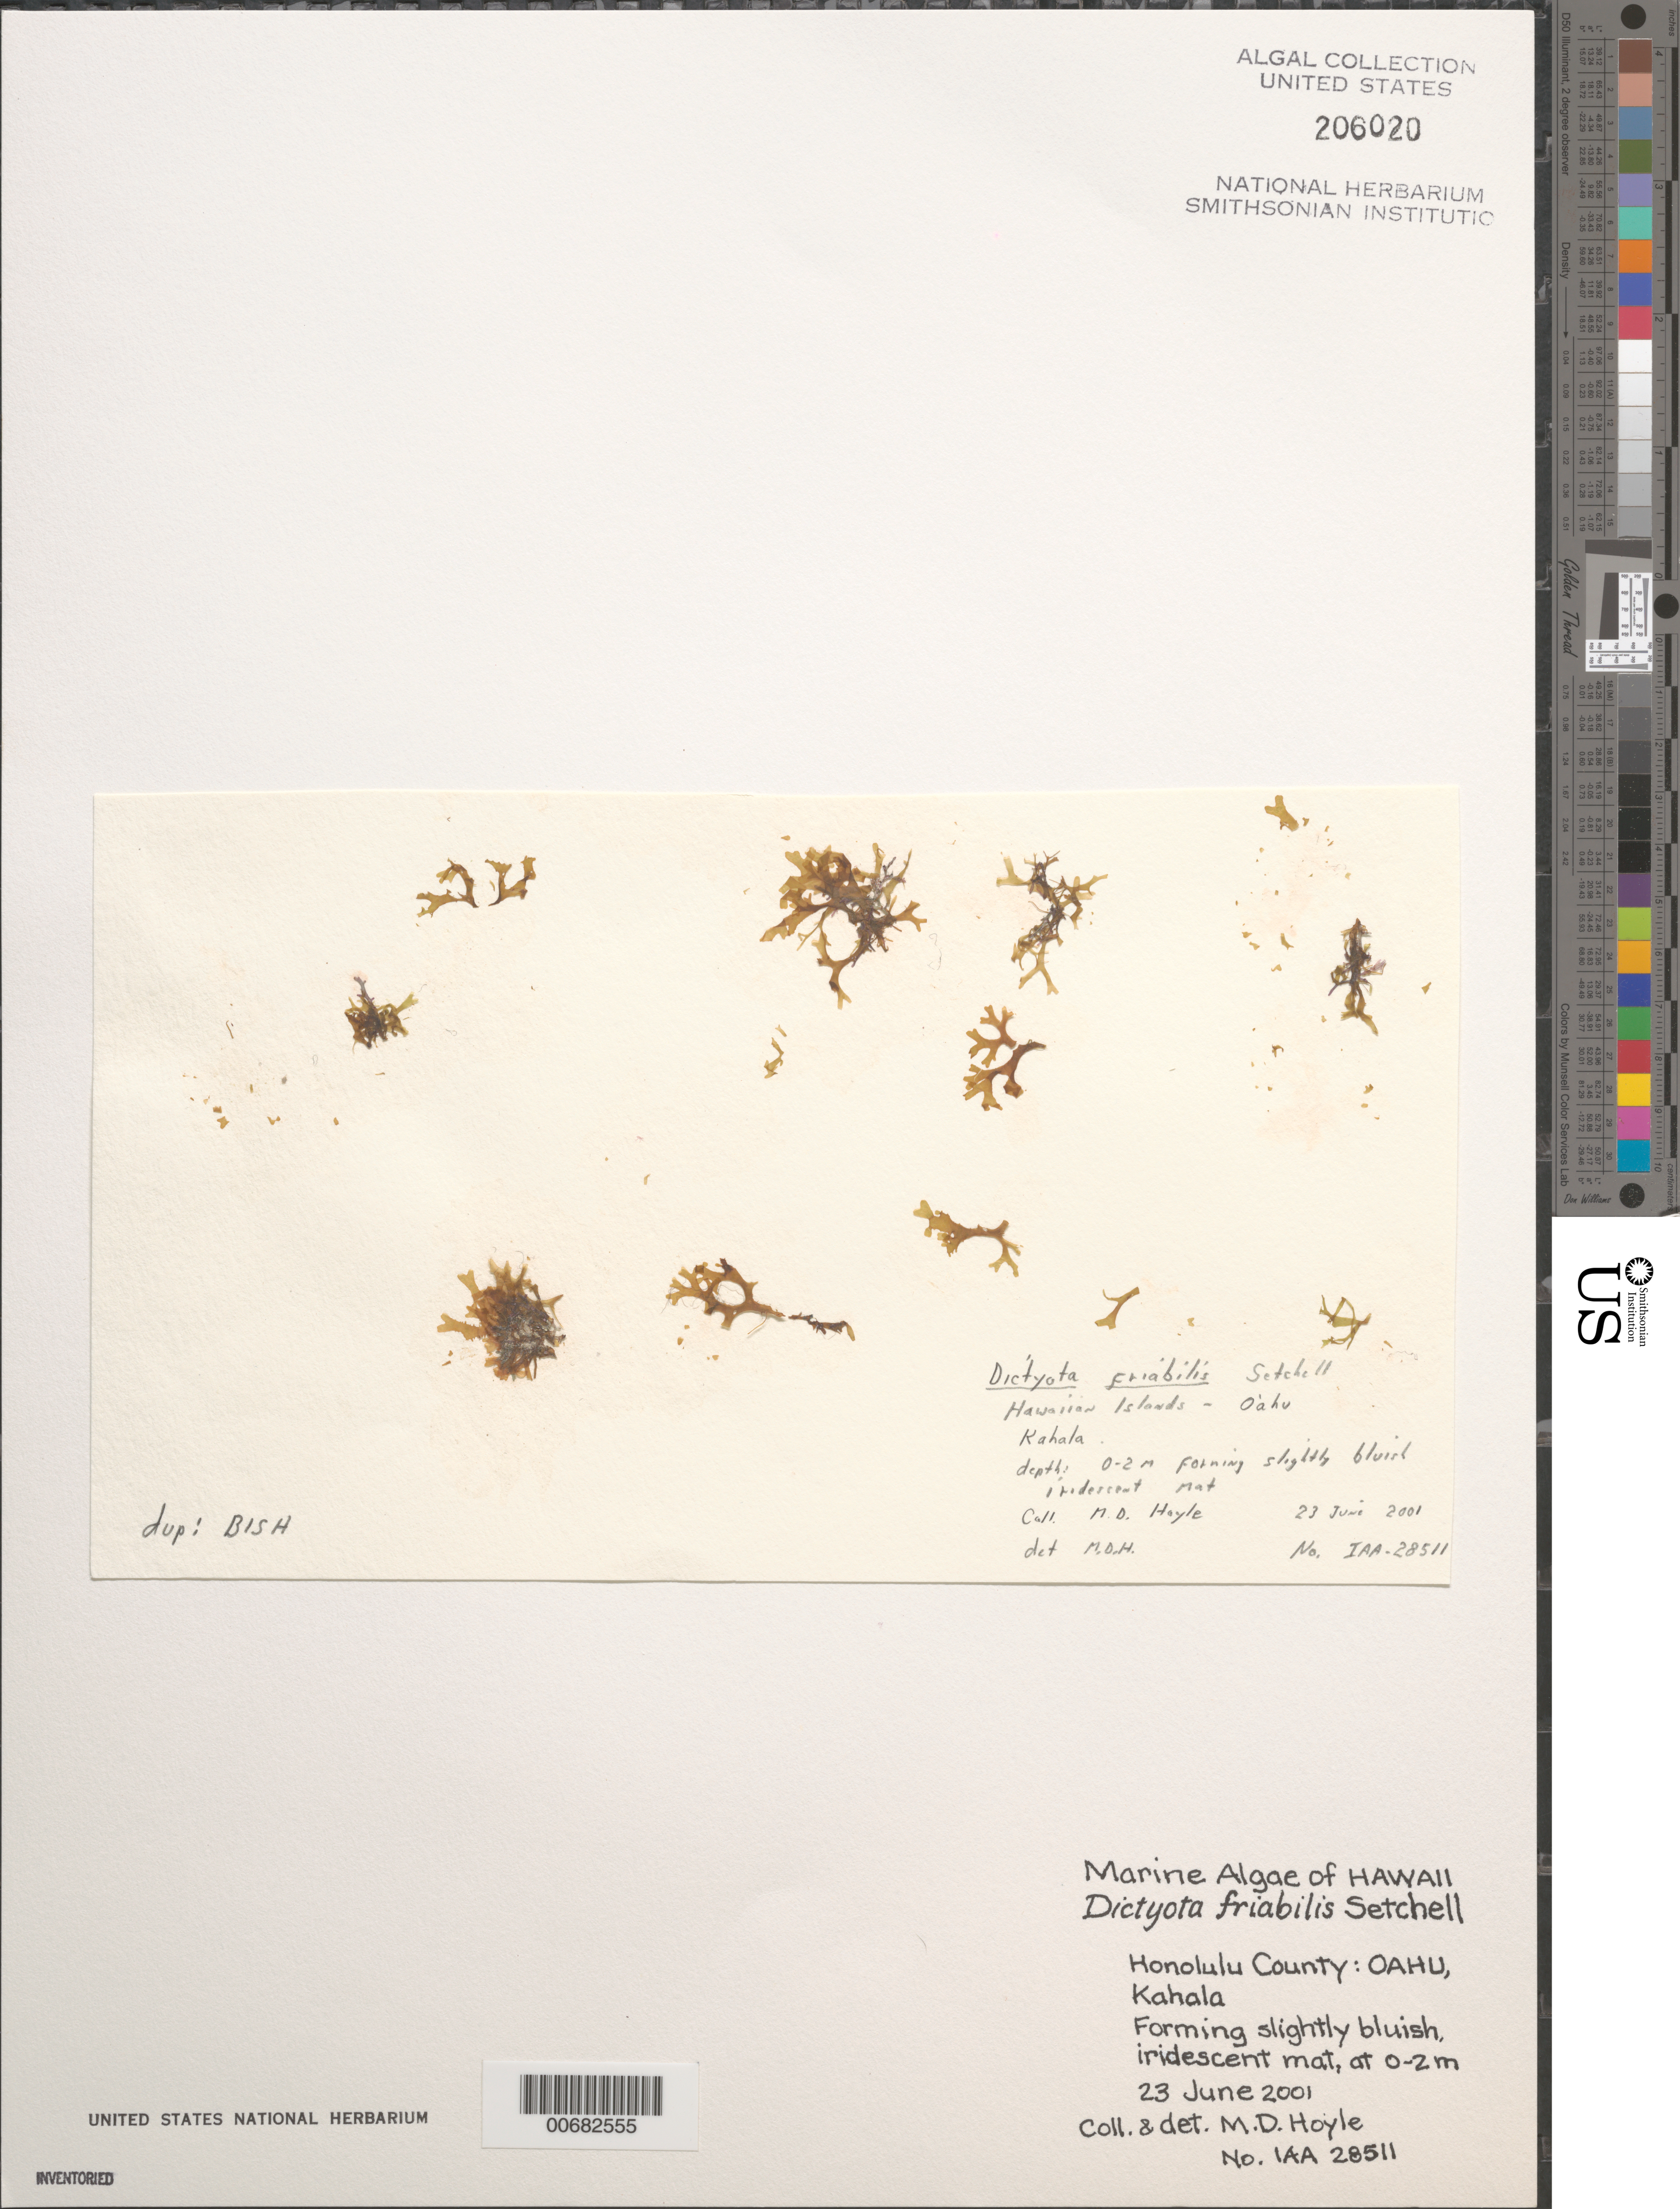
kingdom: Chromista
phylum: Ochrophyta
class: Phaeophyceae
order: Dictyotales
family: Dictyotaceae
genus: Dictyota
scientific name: Dictyota friabilis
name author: Setch.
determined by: Hoyle, Mitchell D.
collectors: M. Hoyle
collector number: IAA 28511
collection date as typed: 23 Jun 2001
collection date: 2001-06-23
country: United States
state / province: Hawaii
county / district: Honolulu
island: Oahu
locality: Kahala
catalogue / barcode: US 206020